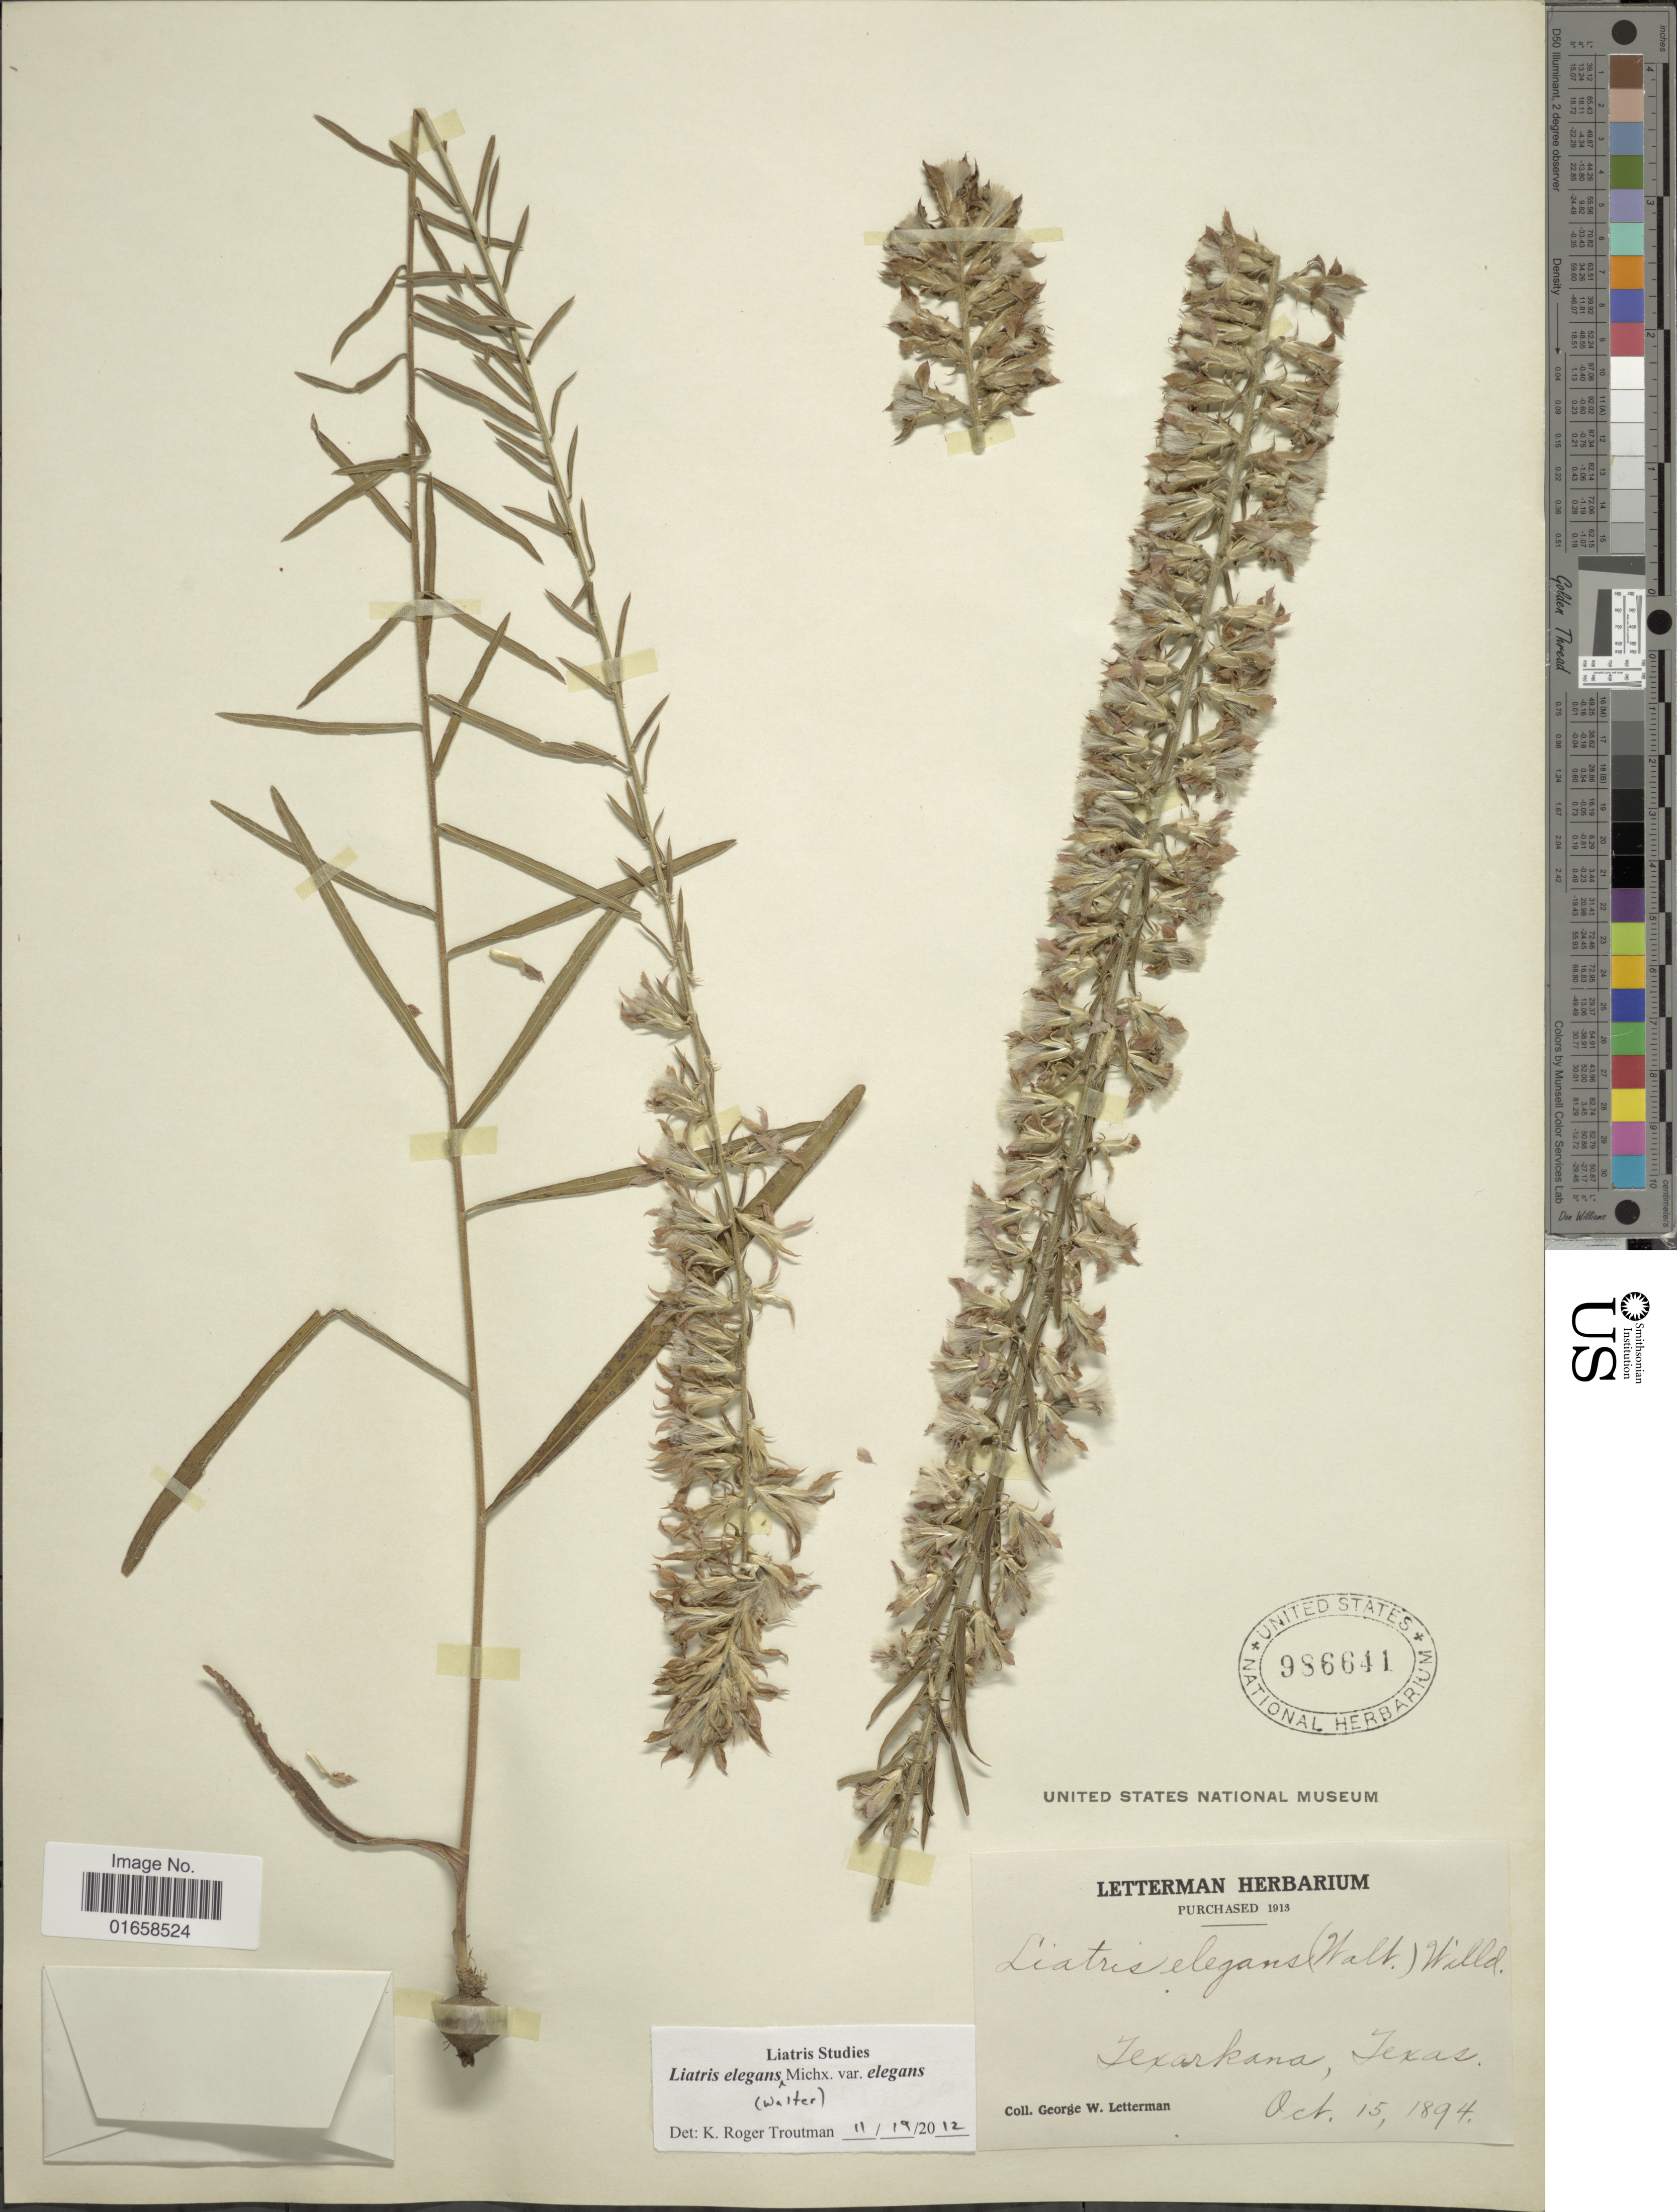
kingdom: Plantae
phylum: Tracheophyta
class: Magnoliopsida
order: Asterales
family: Asteraceae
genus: Liatris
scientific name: Liatris elegans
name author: (Walter) Michx.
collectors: G. W. Letterman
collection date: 1894-10-15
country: United States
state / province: Texas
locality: Texarkana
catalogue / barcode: US 986641